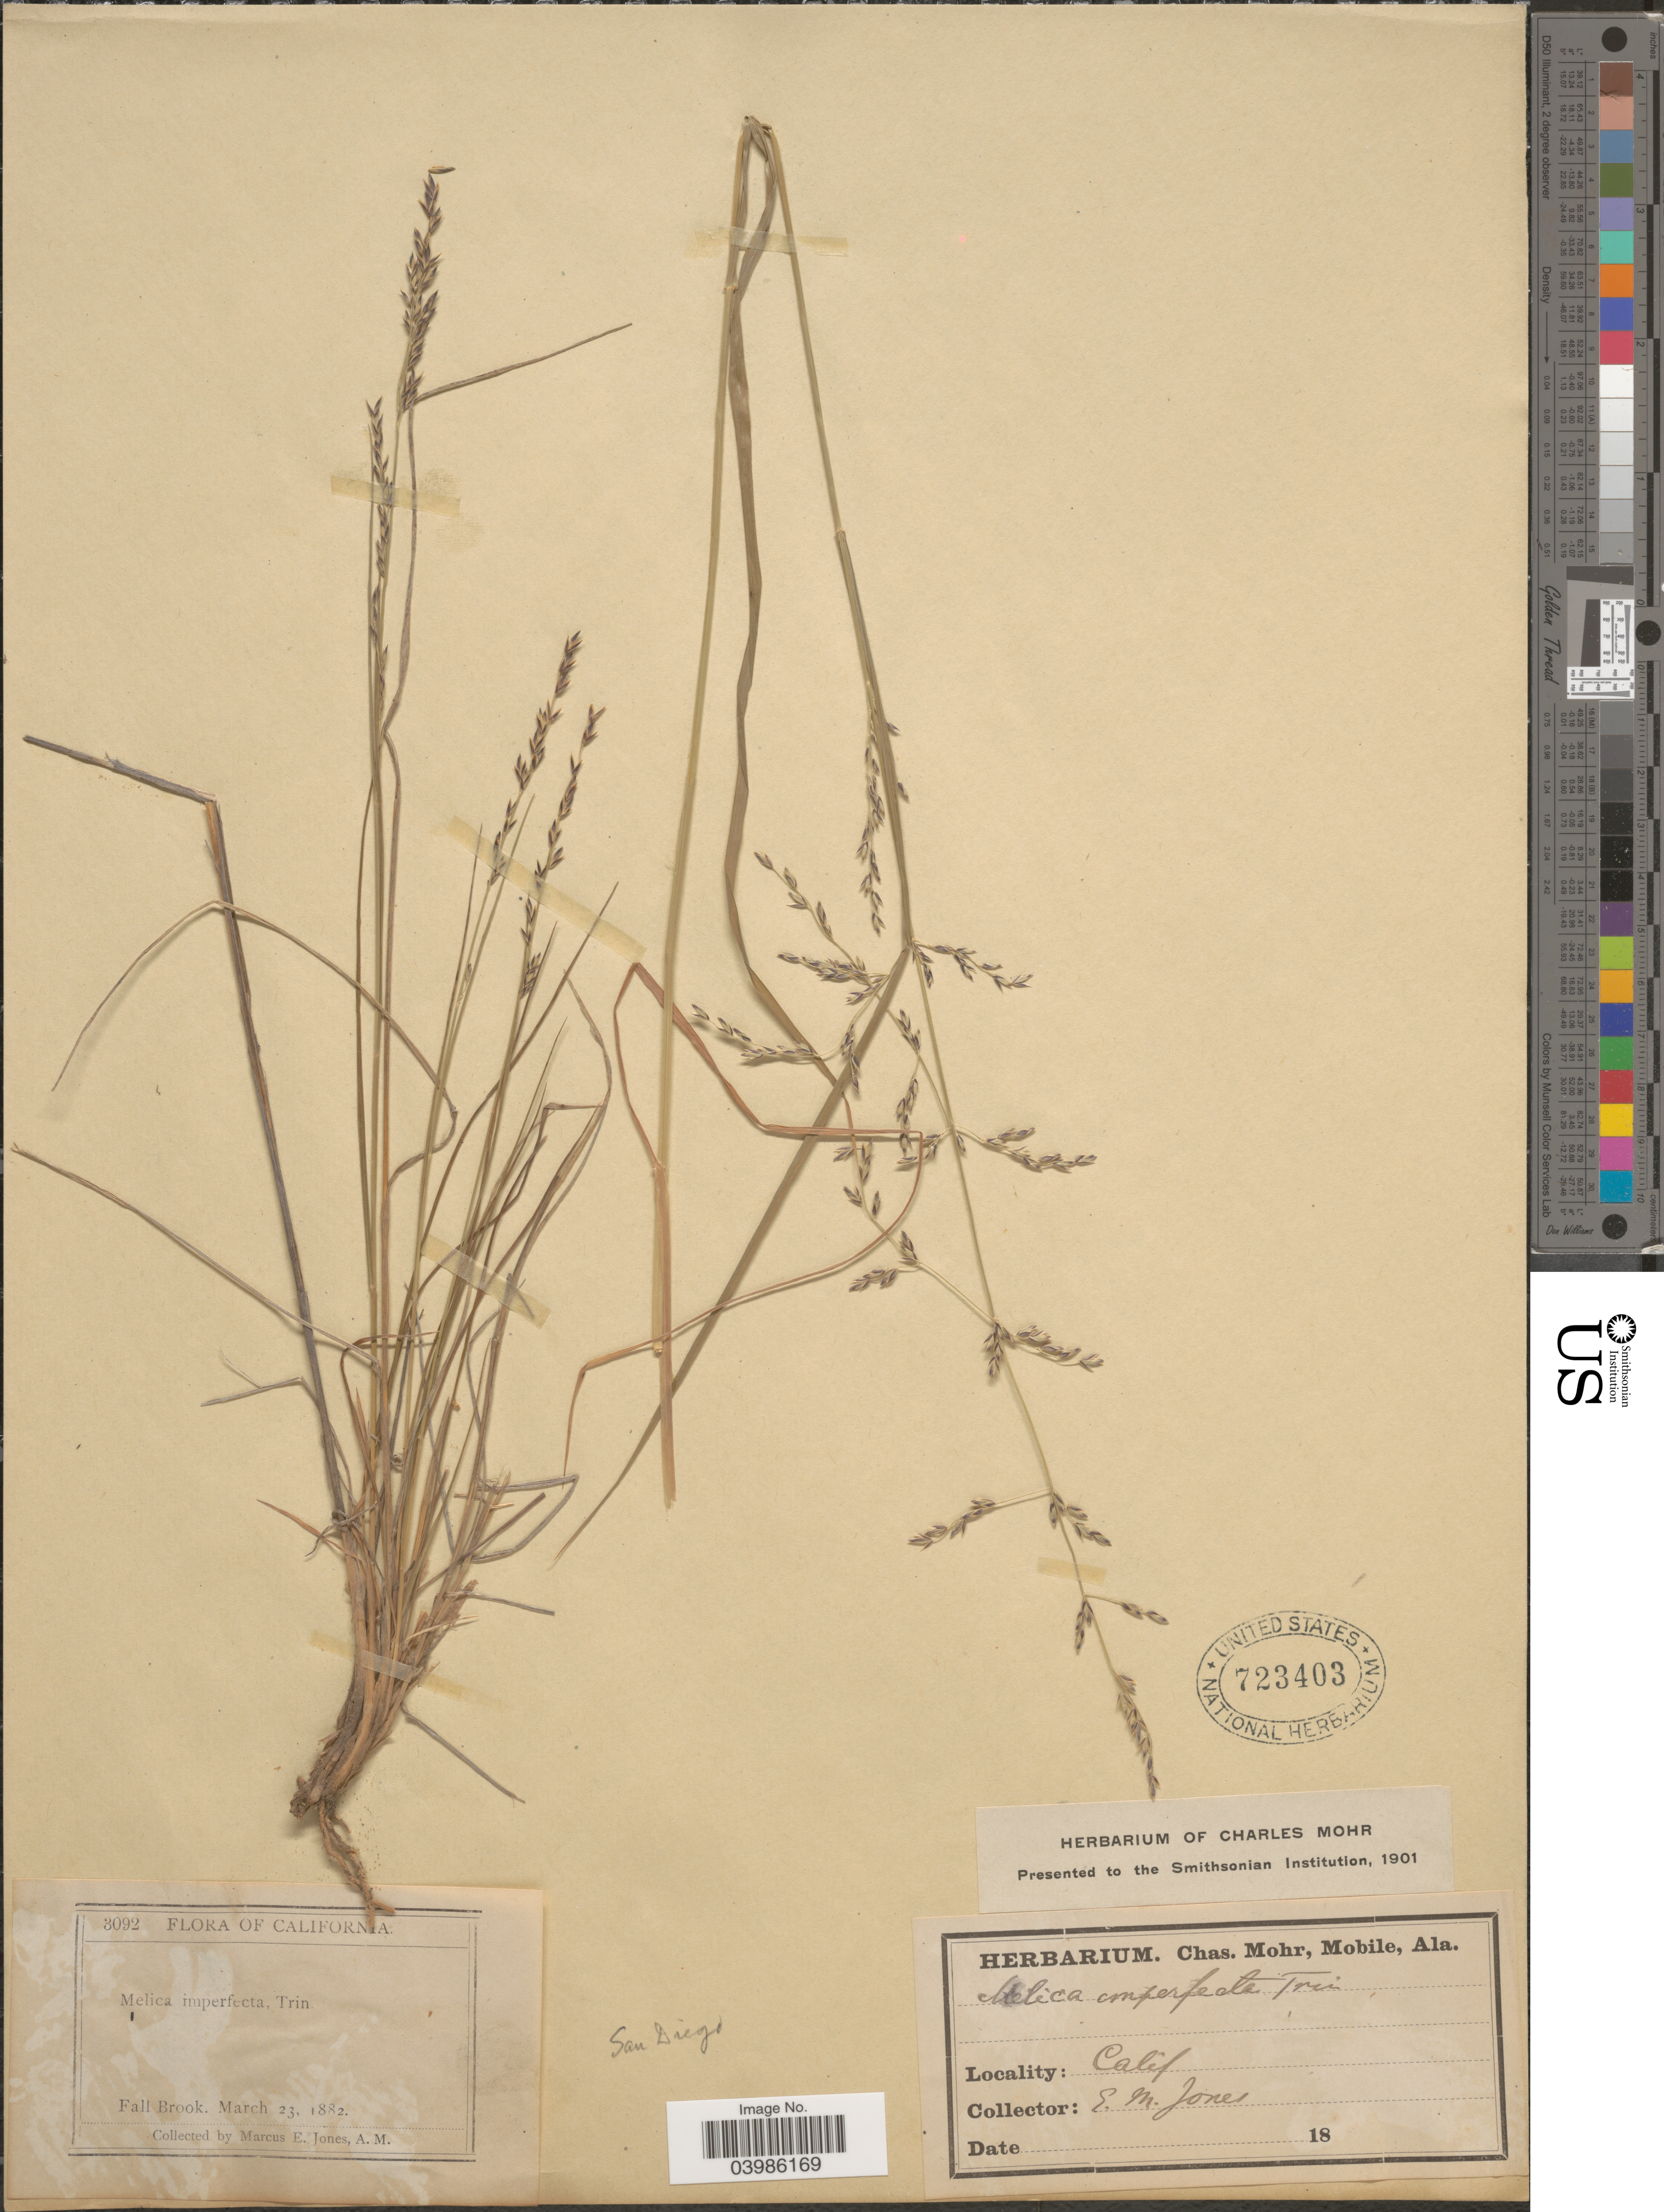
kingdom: Plantae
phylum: Tracheophyta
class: Liliopsida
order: Poales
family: Poaceae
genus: Melica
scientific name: Melica imperfecta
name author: Trin.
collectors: M. E. Jones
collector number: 3092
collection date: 1882-03-23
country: United States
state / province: California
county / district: San Diego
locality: Fall Brook. San Diego.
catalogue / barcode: US 723403